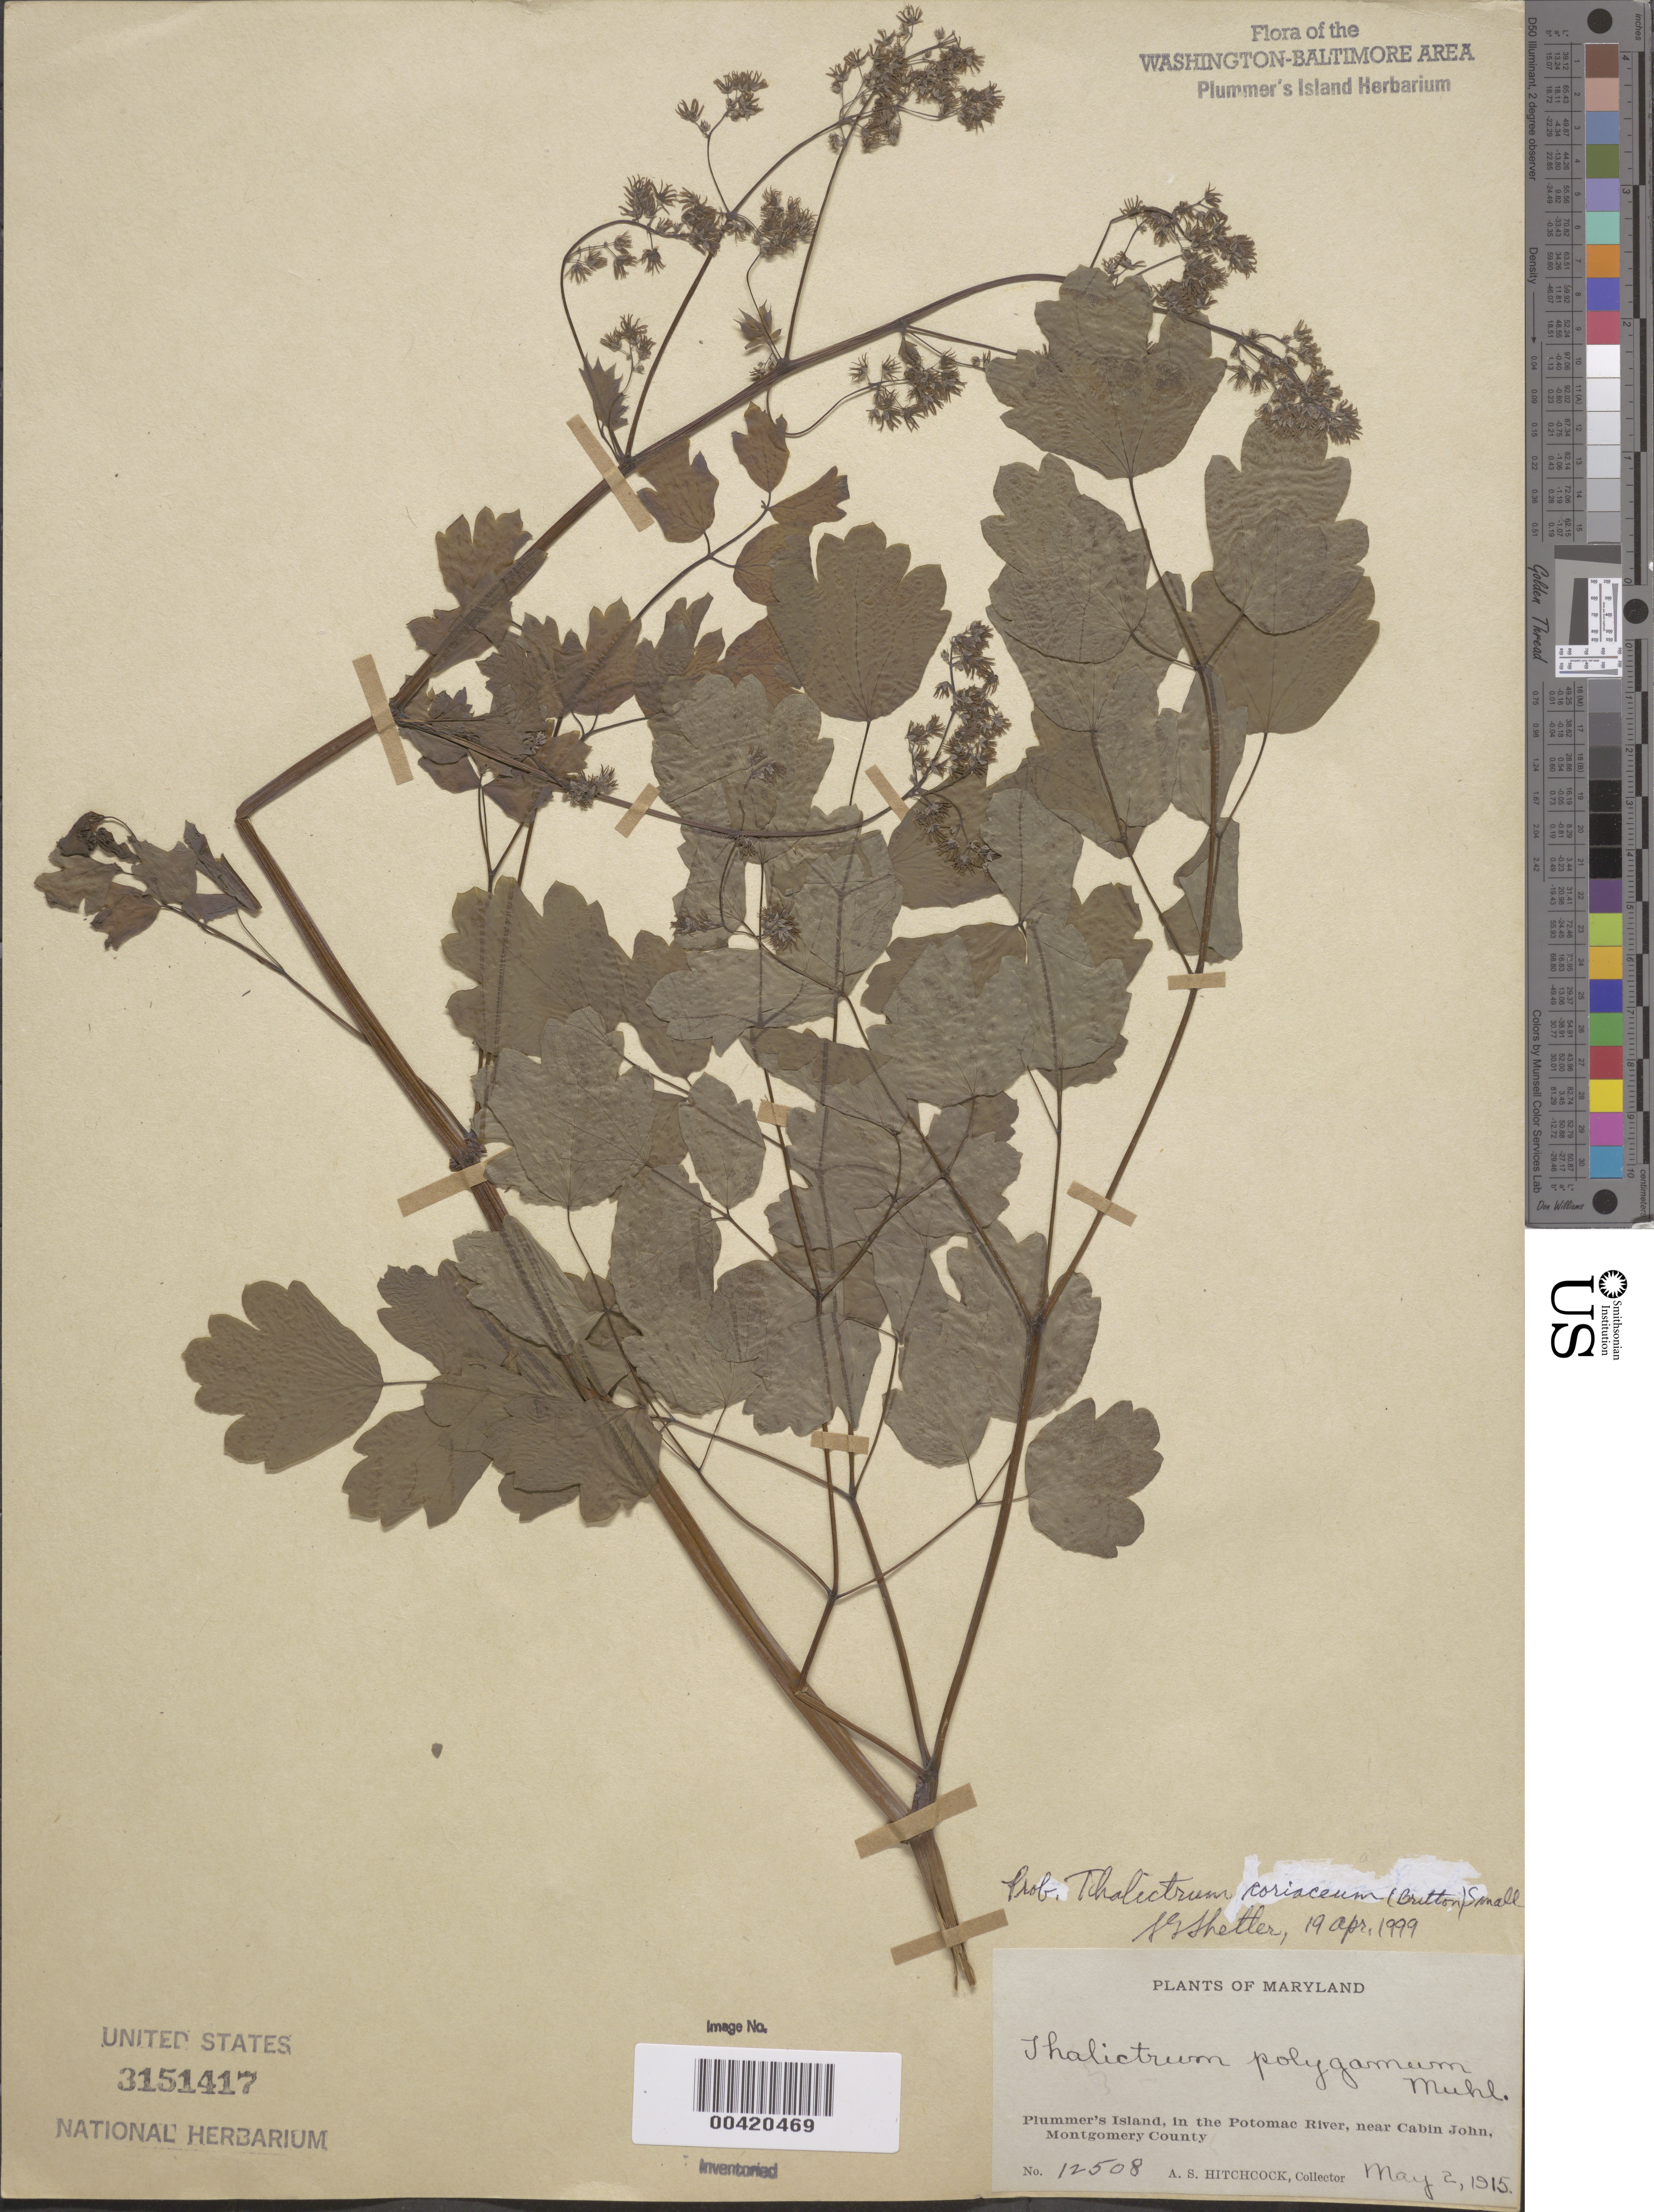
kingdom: Plantae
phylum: Tracheophyta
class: Magnoliopsida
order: Ranunculales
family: Ranunculaceae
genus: Thalictrum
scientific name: Thalictrum coriaceum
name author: (Britton) Small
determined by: Shetler, Stanwyn G., (US), NMNH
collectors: A. S. Hitchcock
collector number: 12508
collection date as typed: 02 May 1915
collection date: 1915-05-02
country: United States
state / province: Maryland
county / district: Montgomery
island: Plummers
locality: Plummer's Island C. & O. Canal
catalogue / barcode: US 3151417